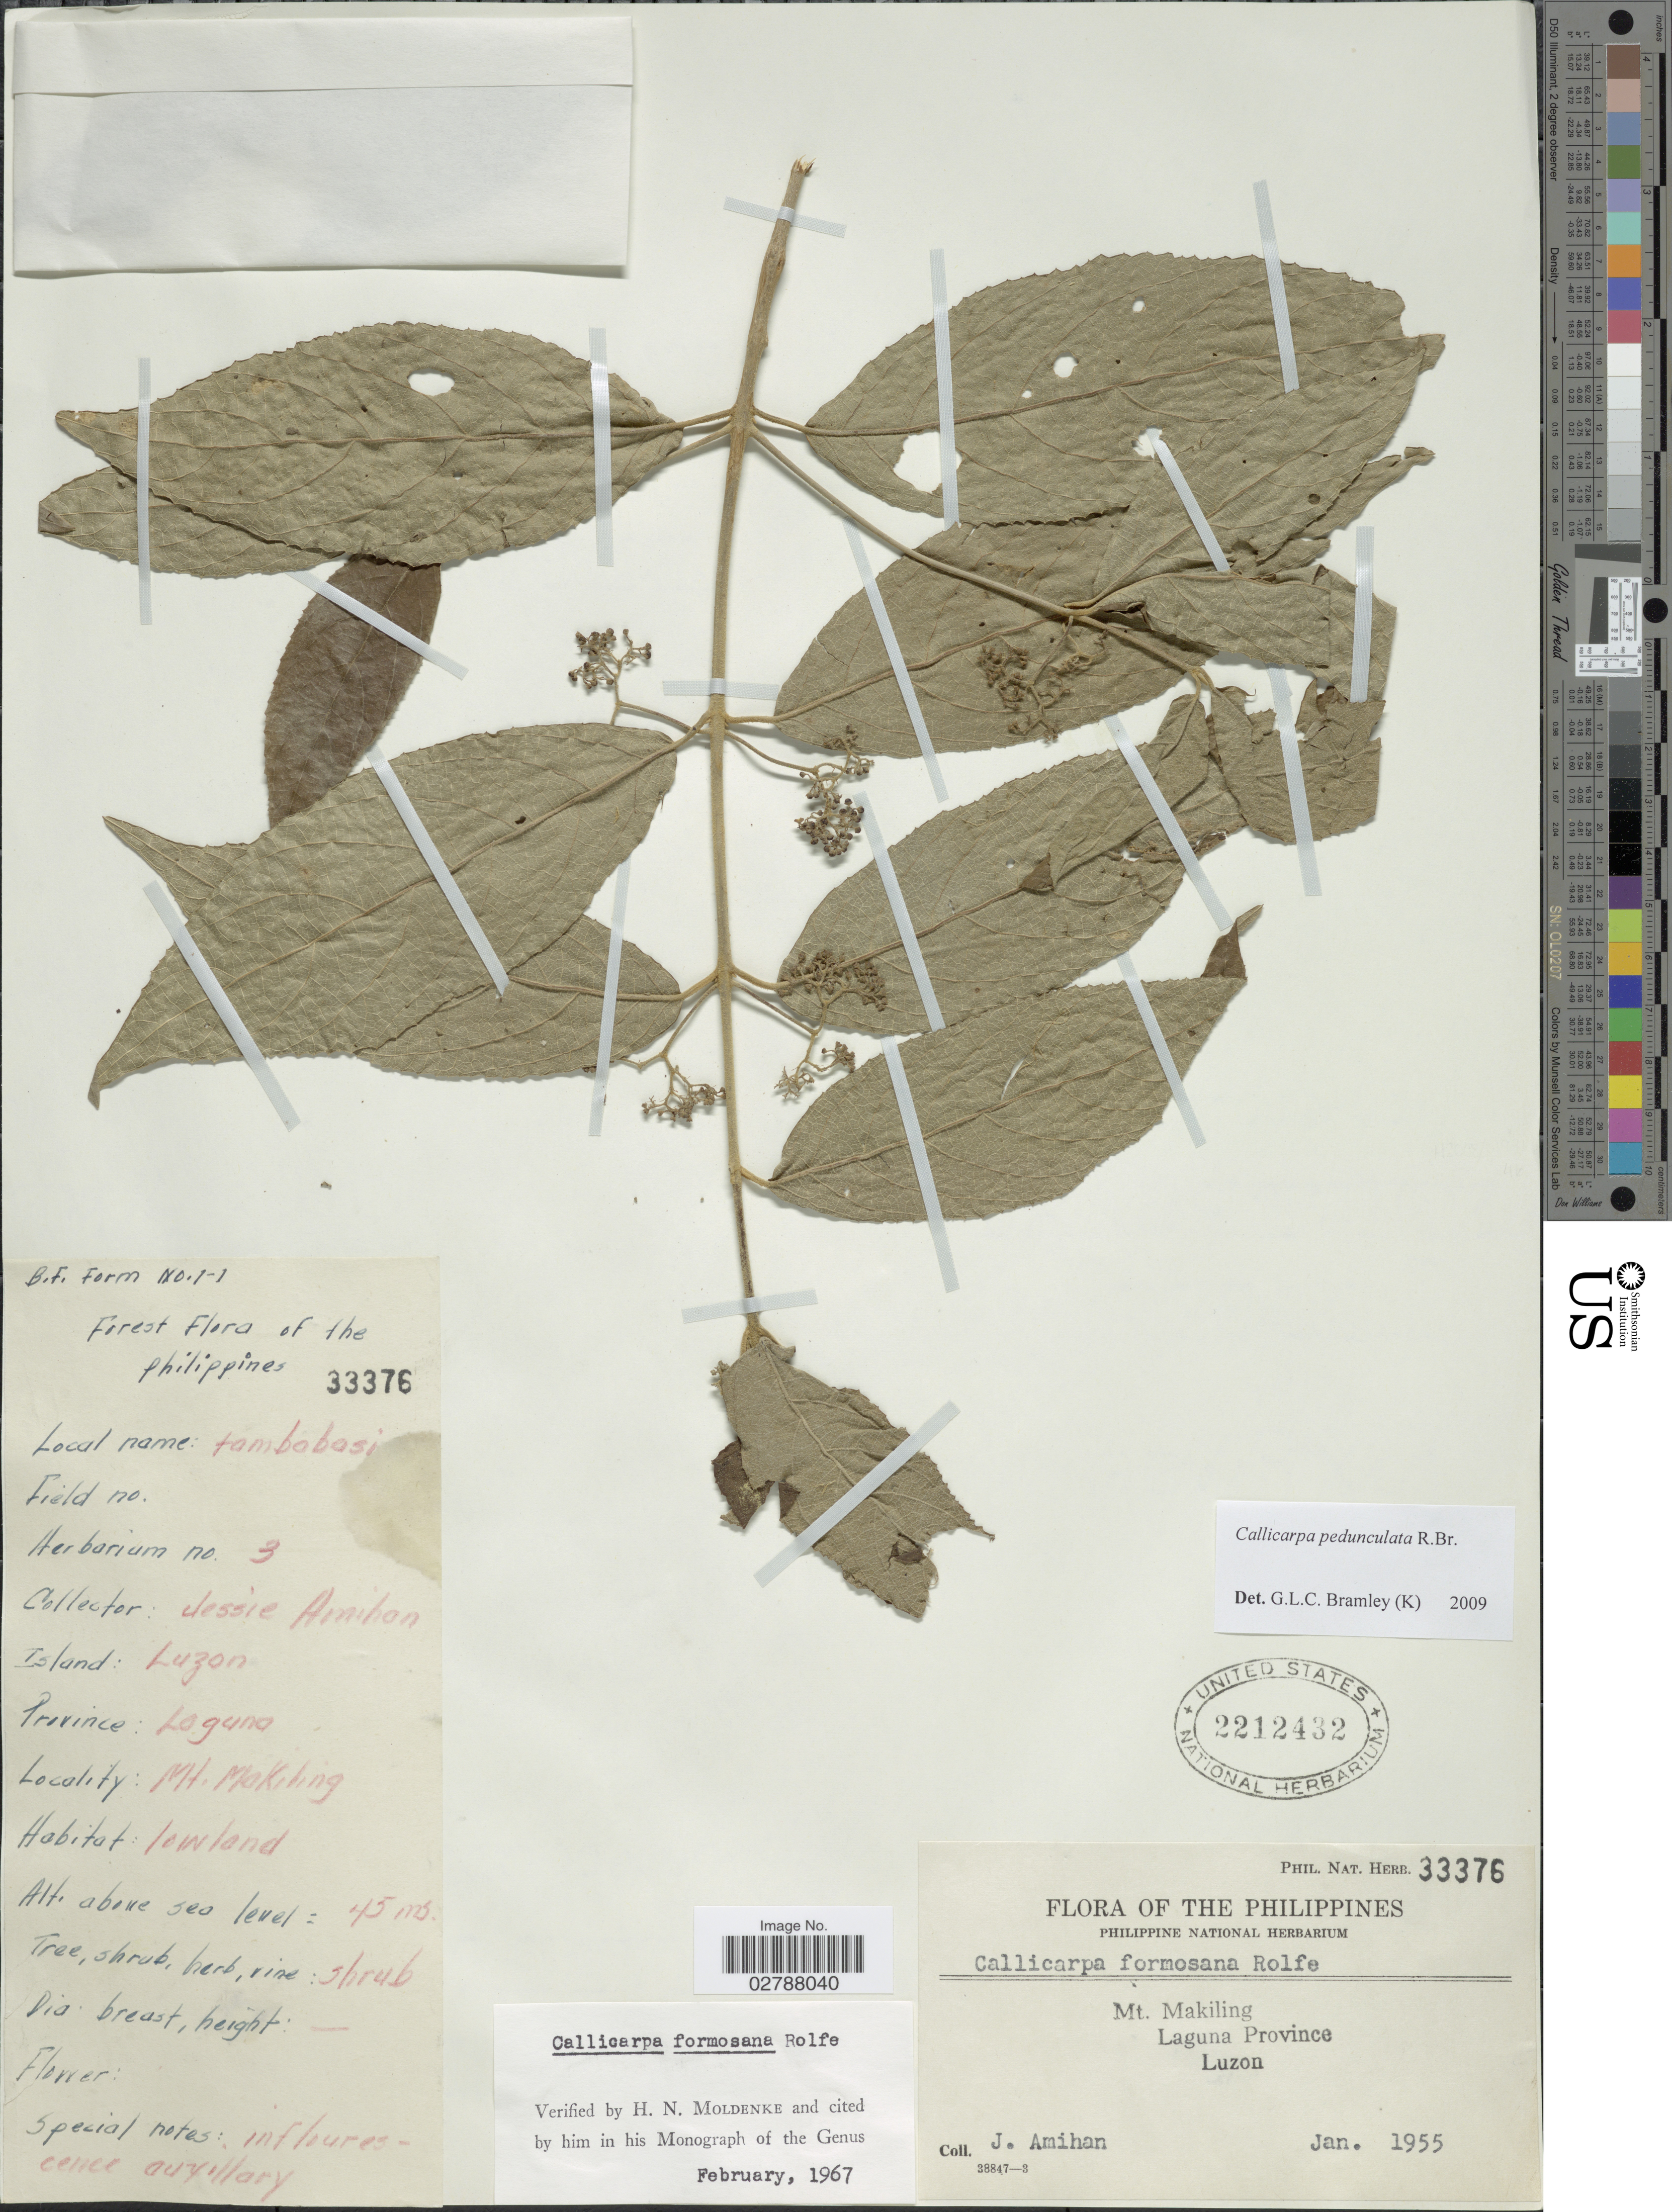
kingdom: Plantae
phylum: Tracheophyta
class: Magnoliopsida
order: Lamiales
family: Lamiaceae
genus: Callicarpa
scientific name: Callicarpa pedunculata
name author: R. Br.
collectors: J. Amihan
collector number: Phil.Nat.Herb.33376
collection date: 1955-01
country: Philippines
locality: Mt. Makiling, Laguna Province, Luzon.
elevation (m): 45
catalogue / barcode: US 2212432